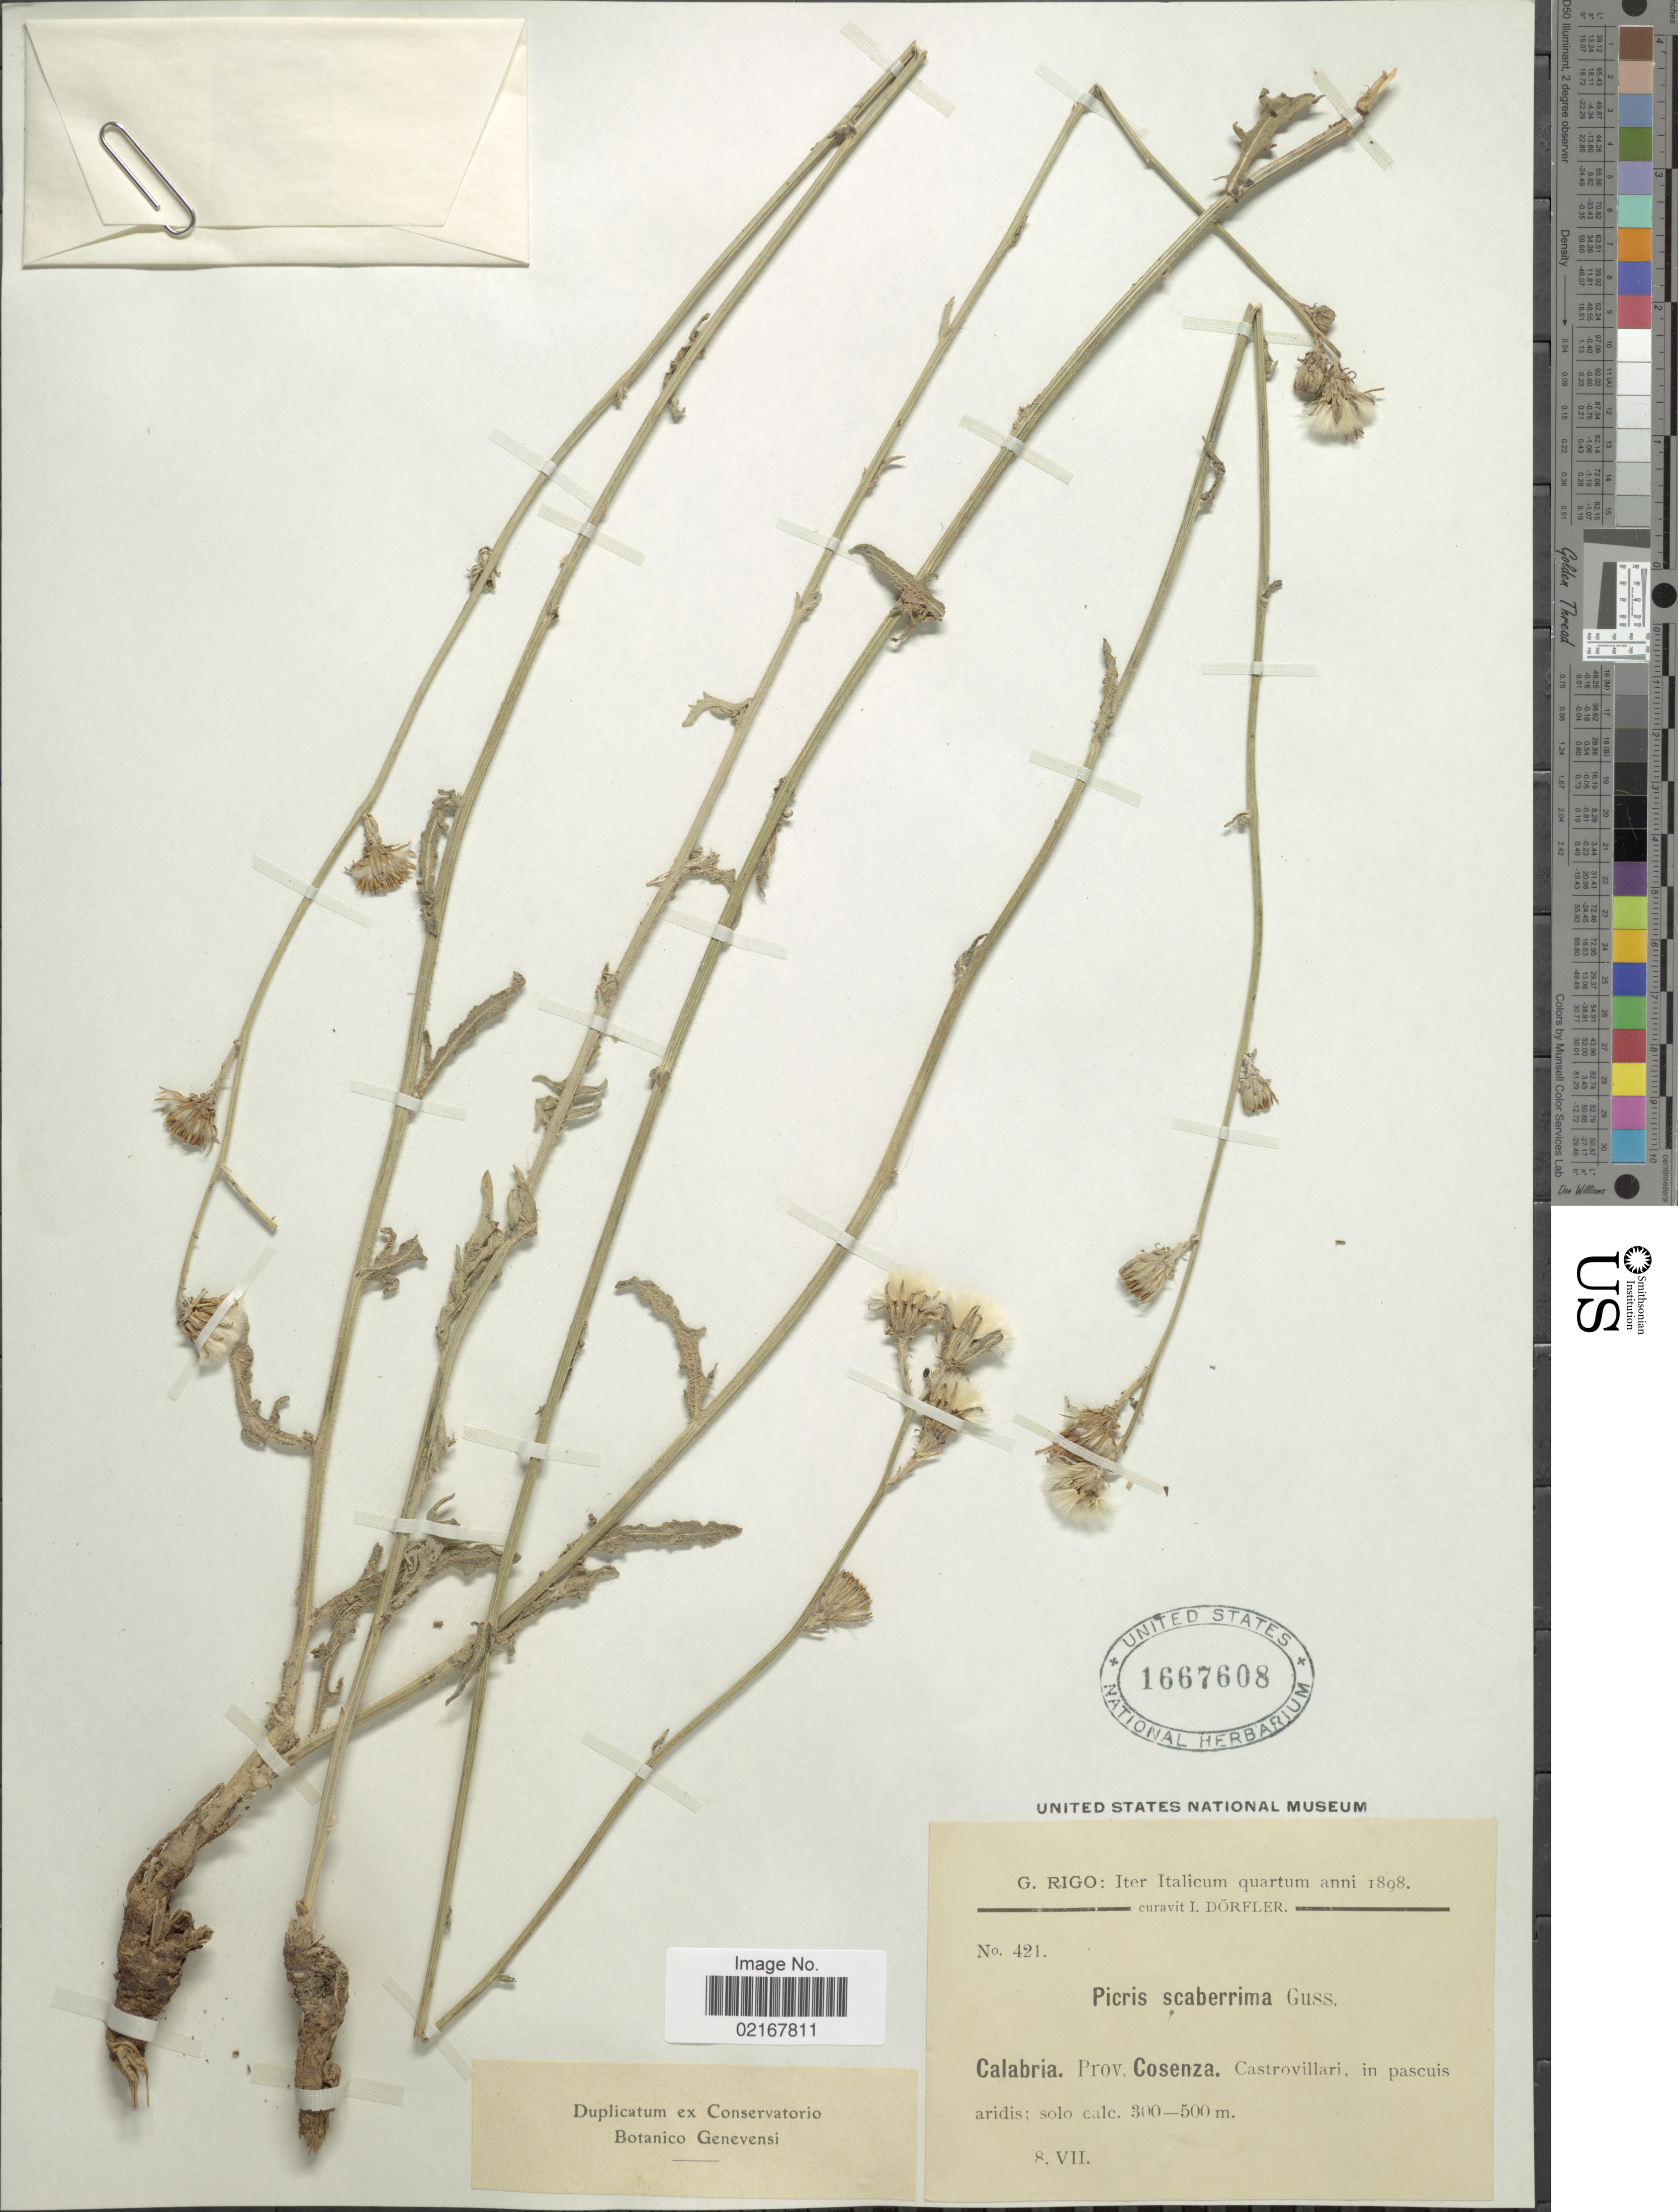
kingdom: Plantae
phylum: Tracheophyta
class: Magnoliopsida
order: Asterales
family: Asteraceae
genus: Picris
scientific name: Picris scaberrima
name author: Ten.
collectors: G. Rigo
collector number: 421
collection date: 1898-07-08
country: Italy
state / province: Calabria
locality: Prov. Cosenza, Castrovillari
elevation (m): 300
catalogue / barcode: US 1667608